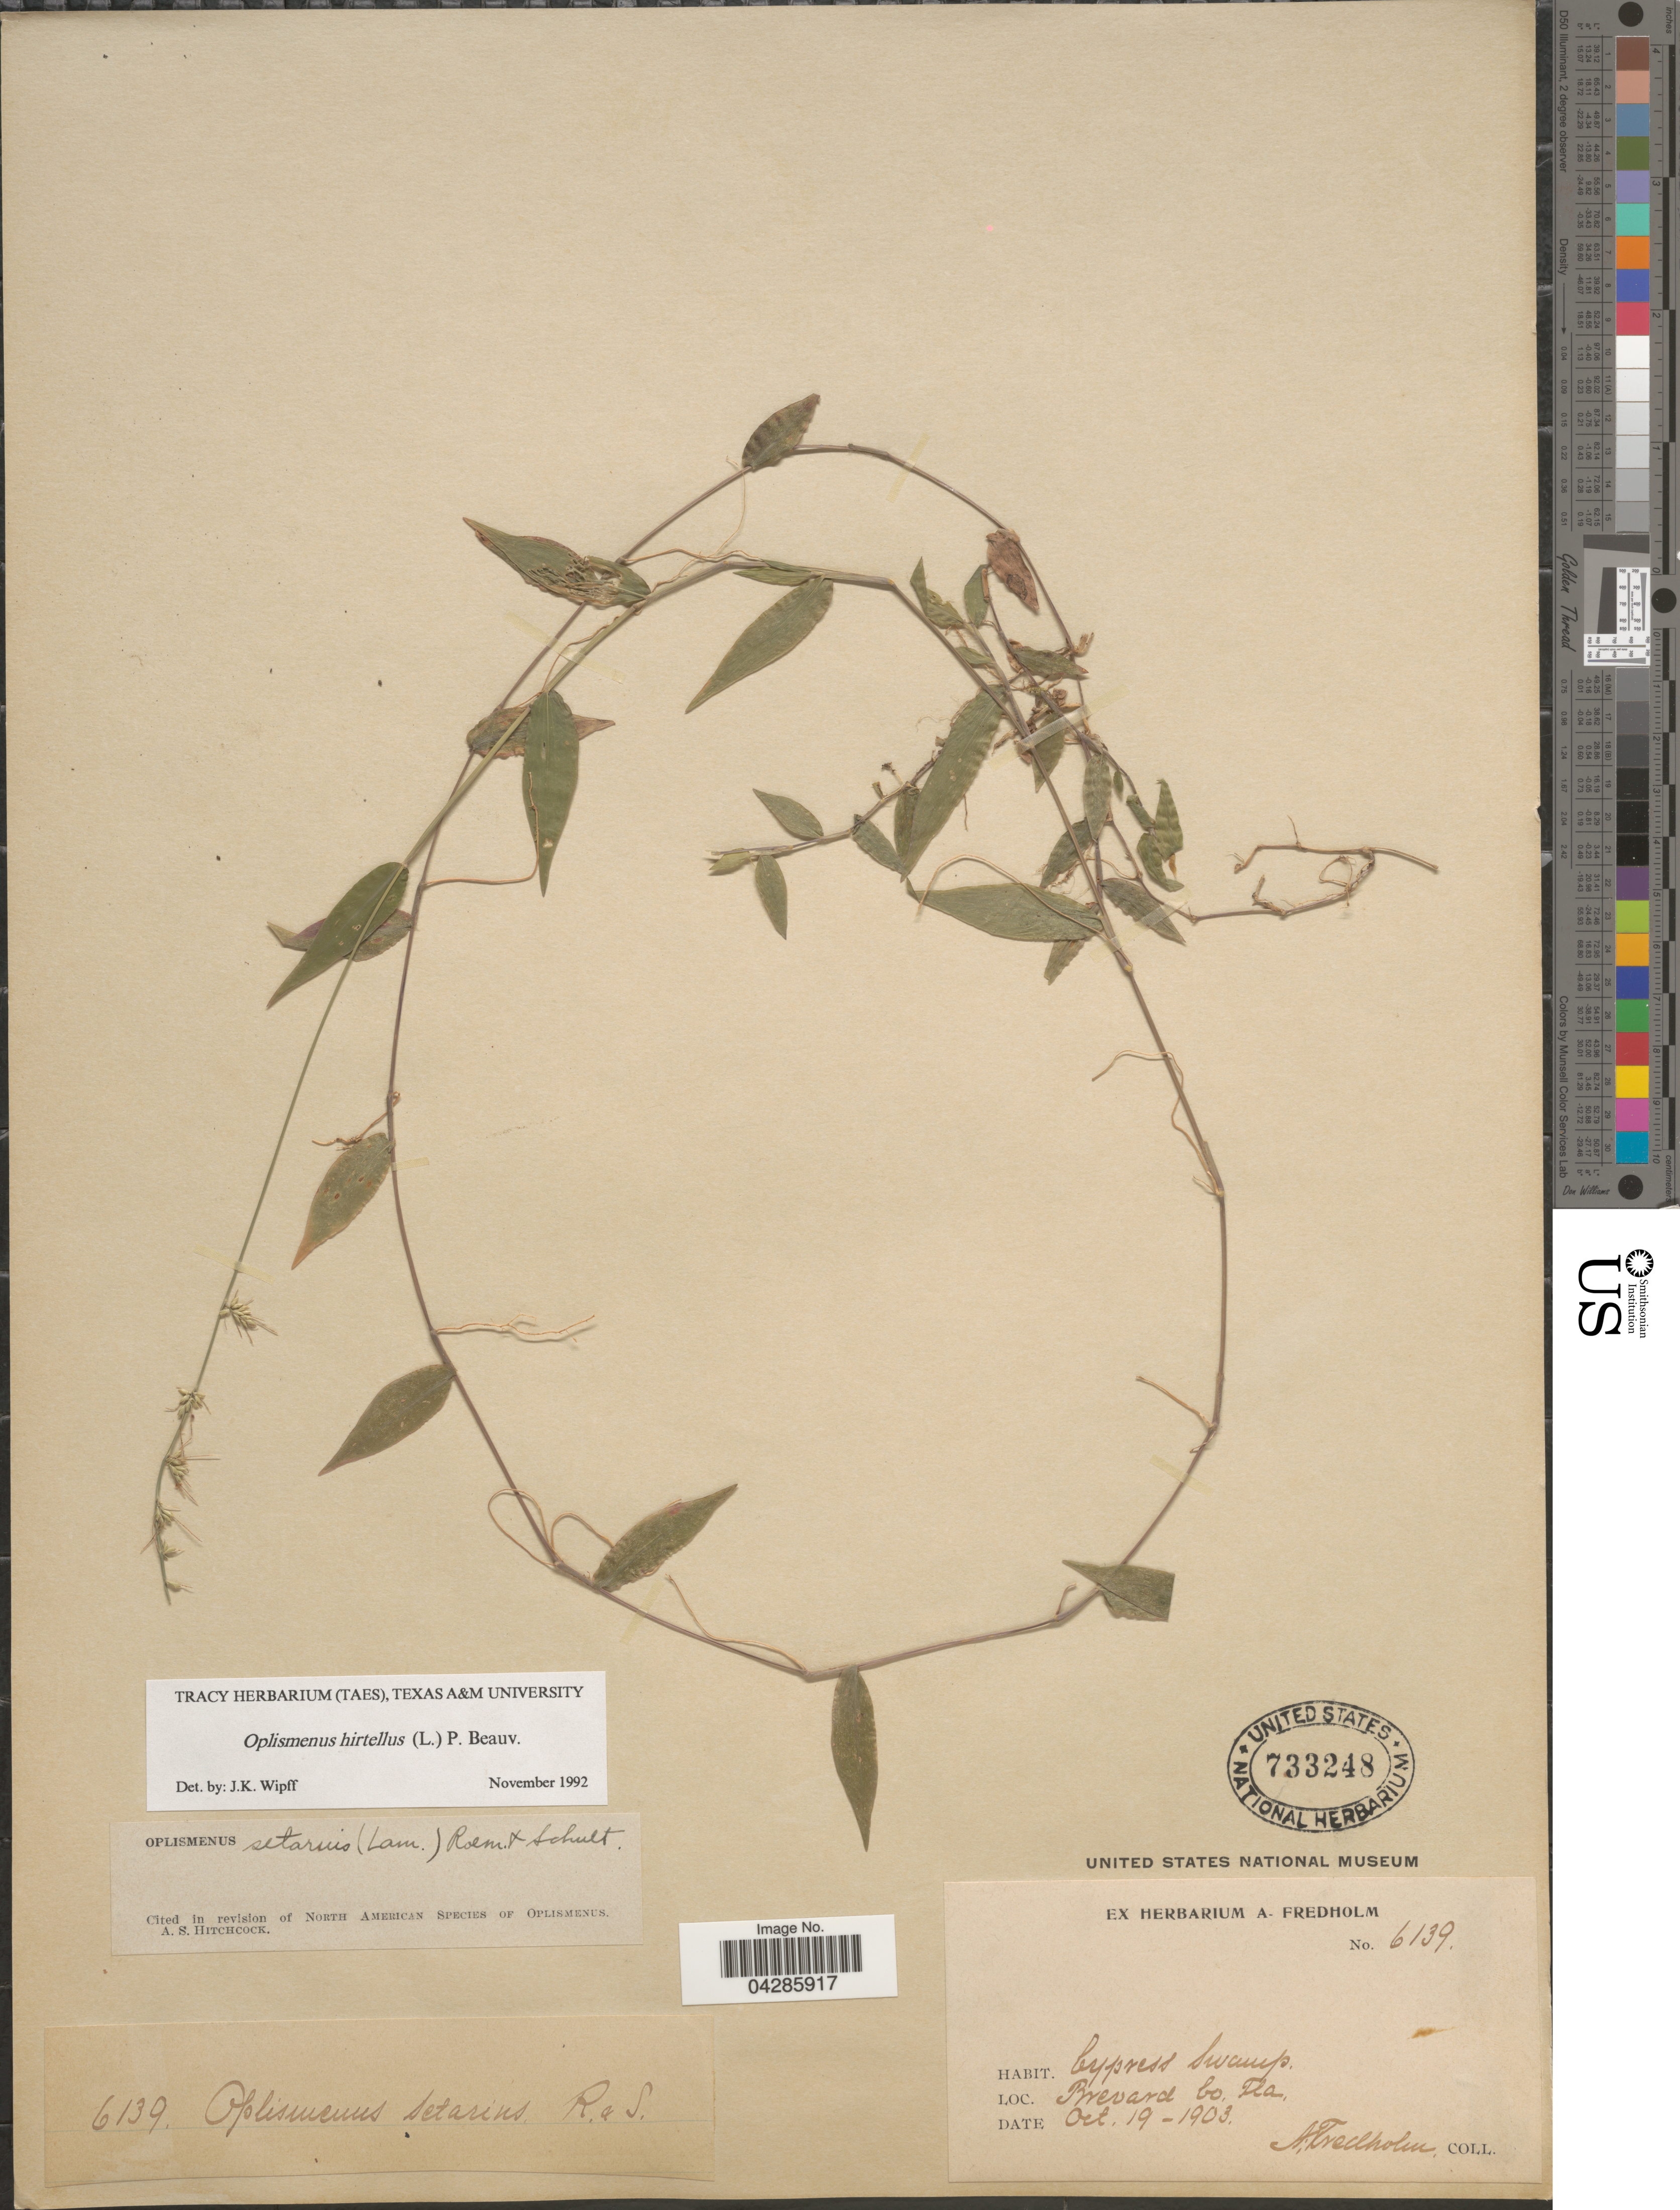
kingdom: Plantae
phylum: Tracheophyta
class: Liliopsida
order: Poales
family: Poaceae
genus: Oplismenus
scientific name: Oplismenus hirtellus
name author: (L.) P. Beauv.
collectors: A. Fredholm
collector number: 6139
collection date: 1903-10-19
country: United States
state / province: Florida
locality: Cypress swamp. Brevard Co.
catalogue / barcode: US 733248